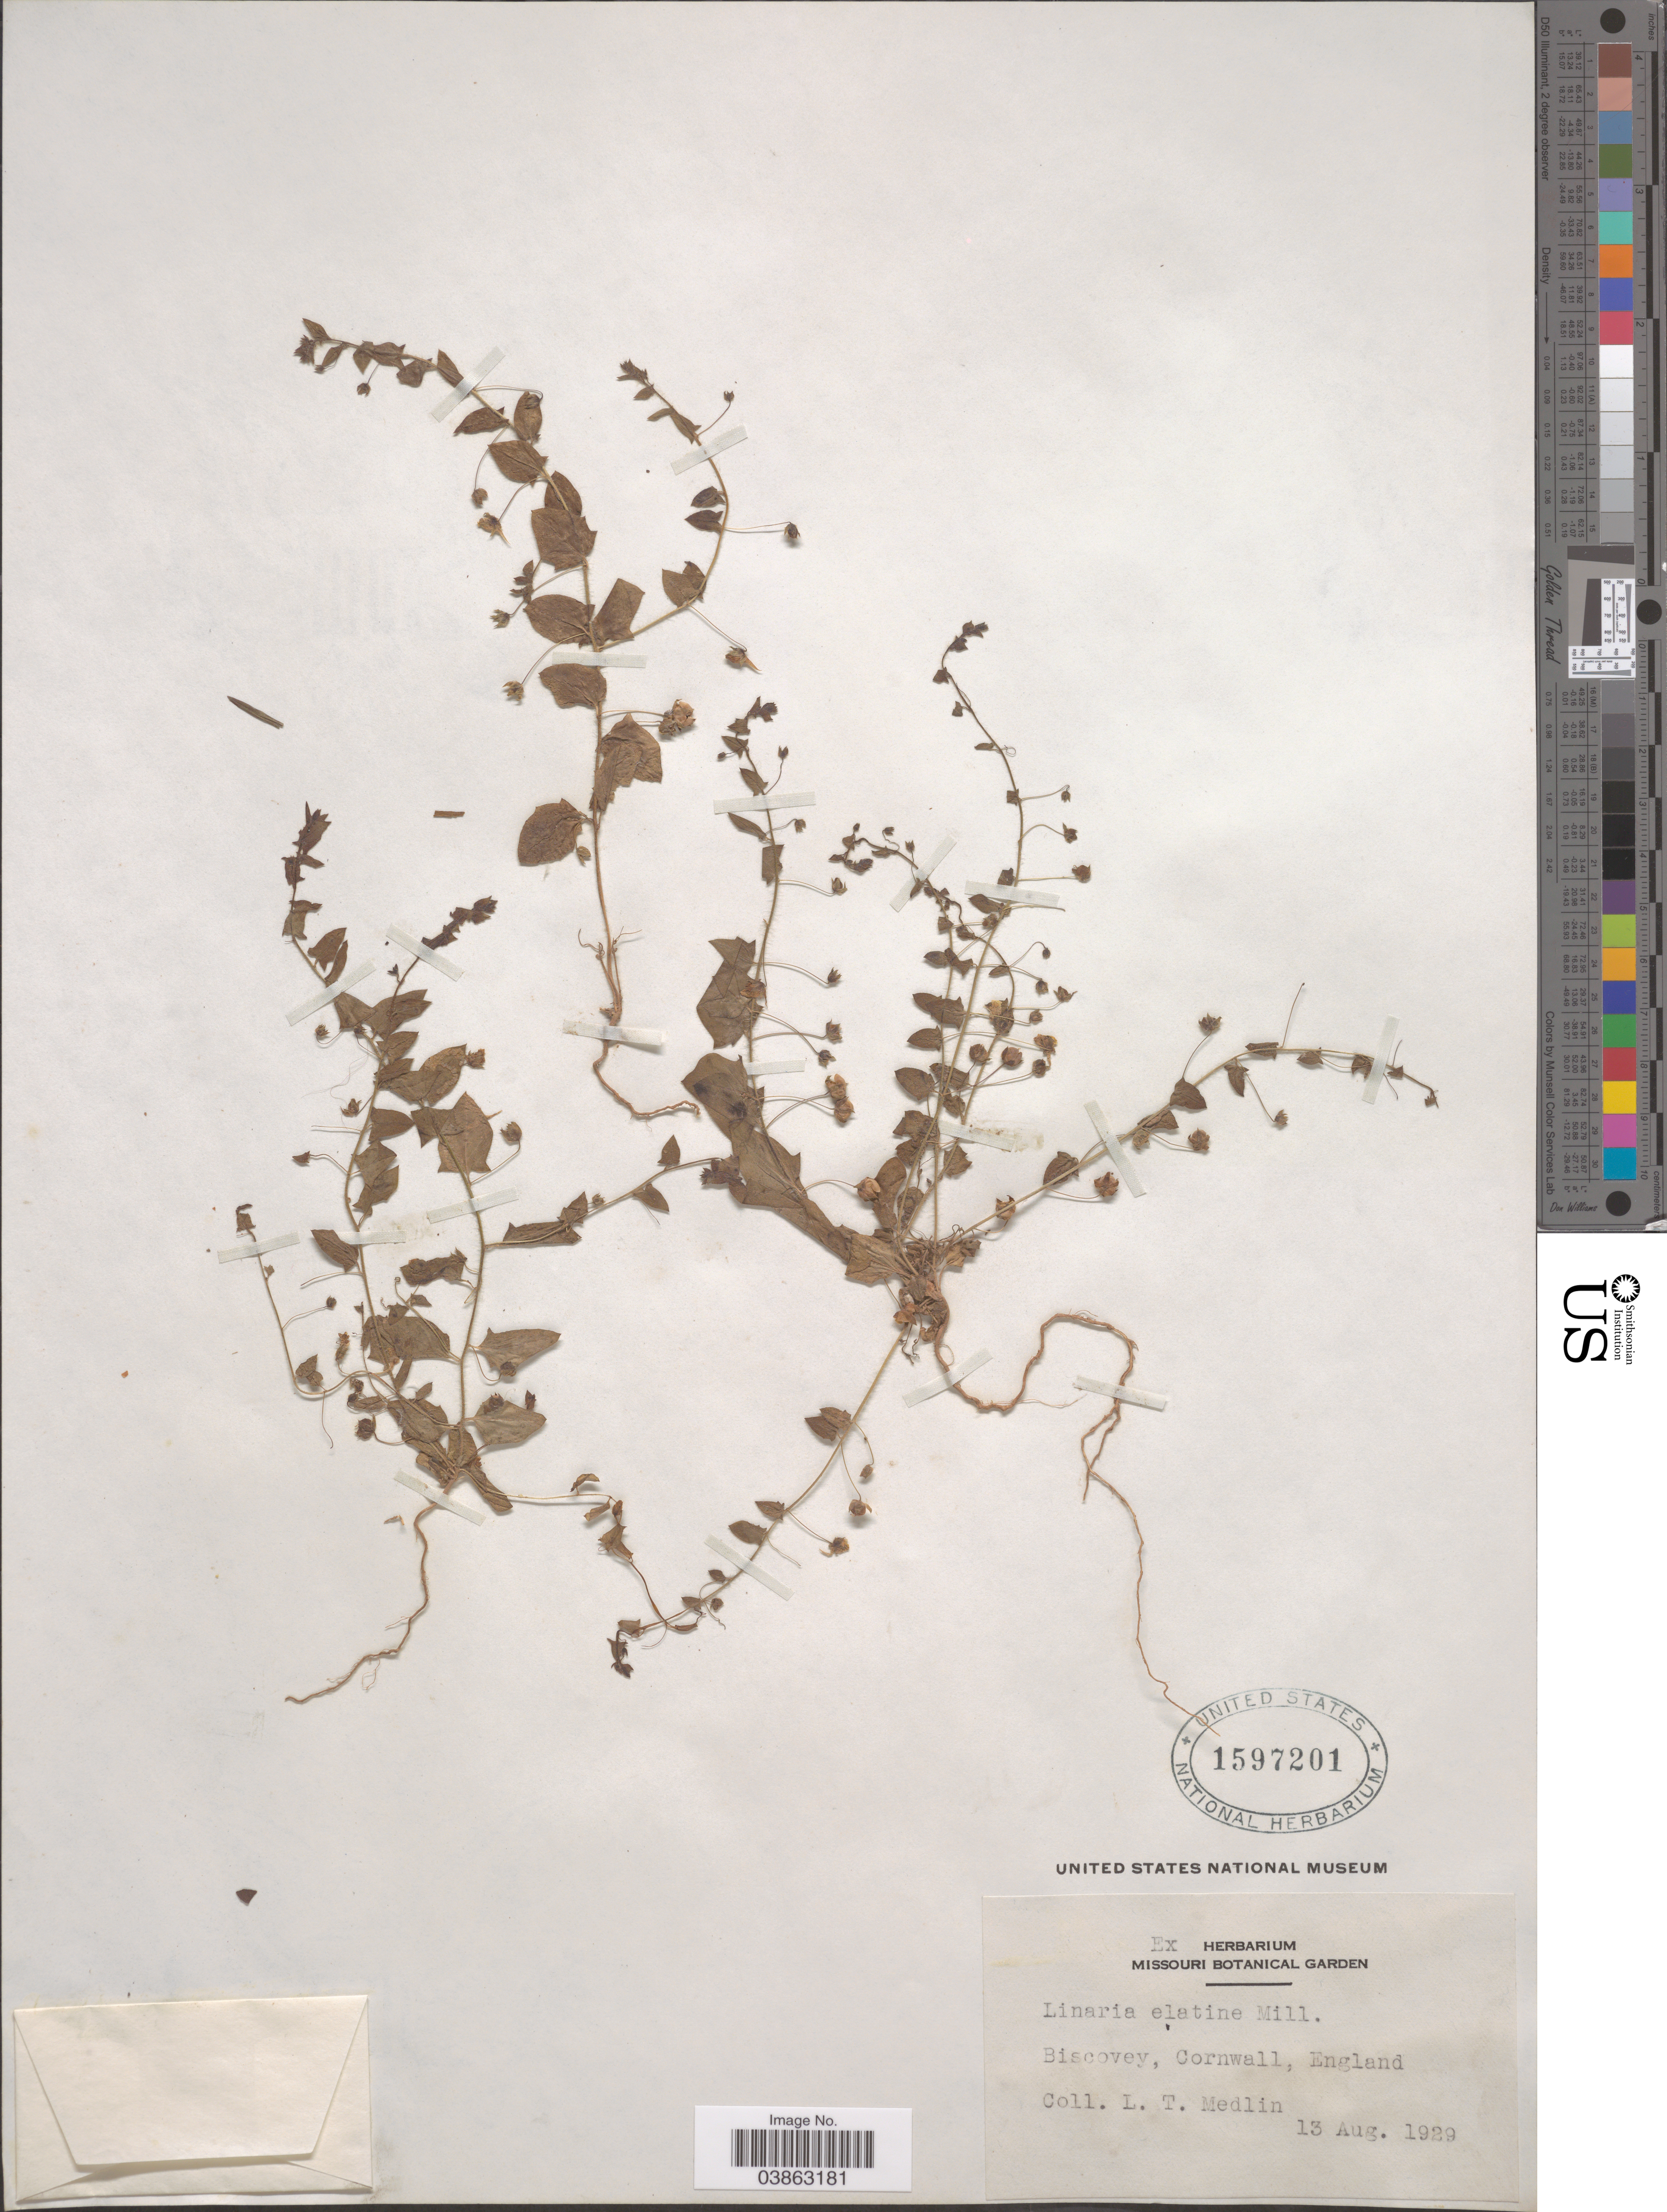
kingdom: Plantae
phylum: Tracheophyta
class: Magnoliopsida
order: Lamiales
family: Plantaginaceae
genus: Linaria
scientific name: Linaria elatine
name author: (L.) Mill.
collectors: L. Medlin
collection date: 1929-08-13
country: United Kingdom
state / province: England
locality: Biscovey, Cornwall.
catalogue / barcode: US 1597201